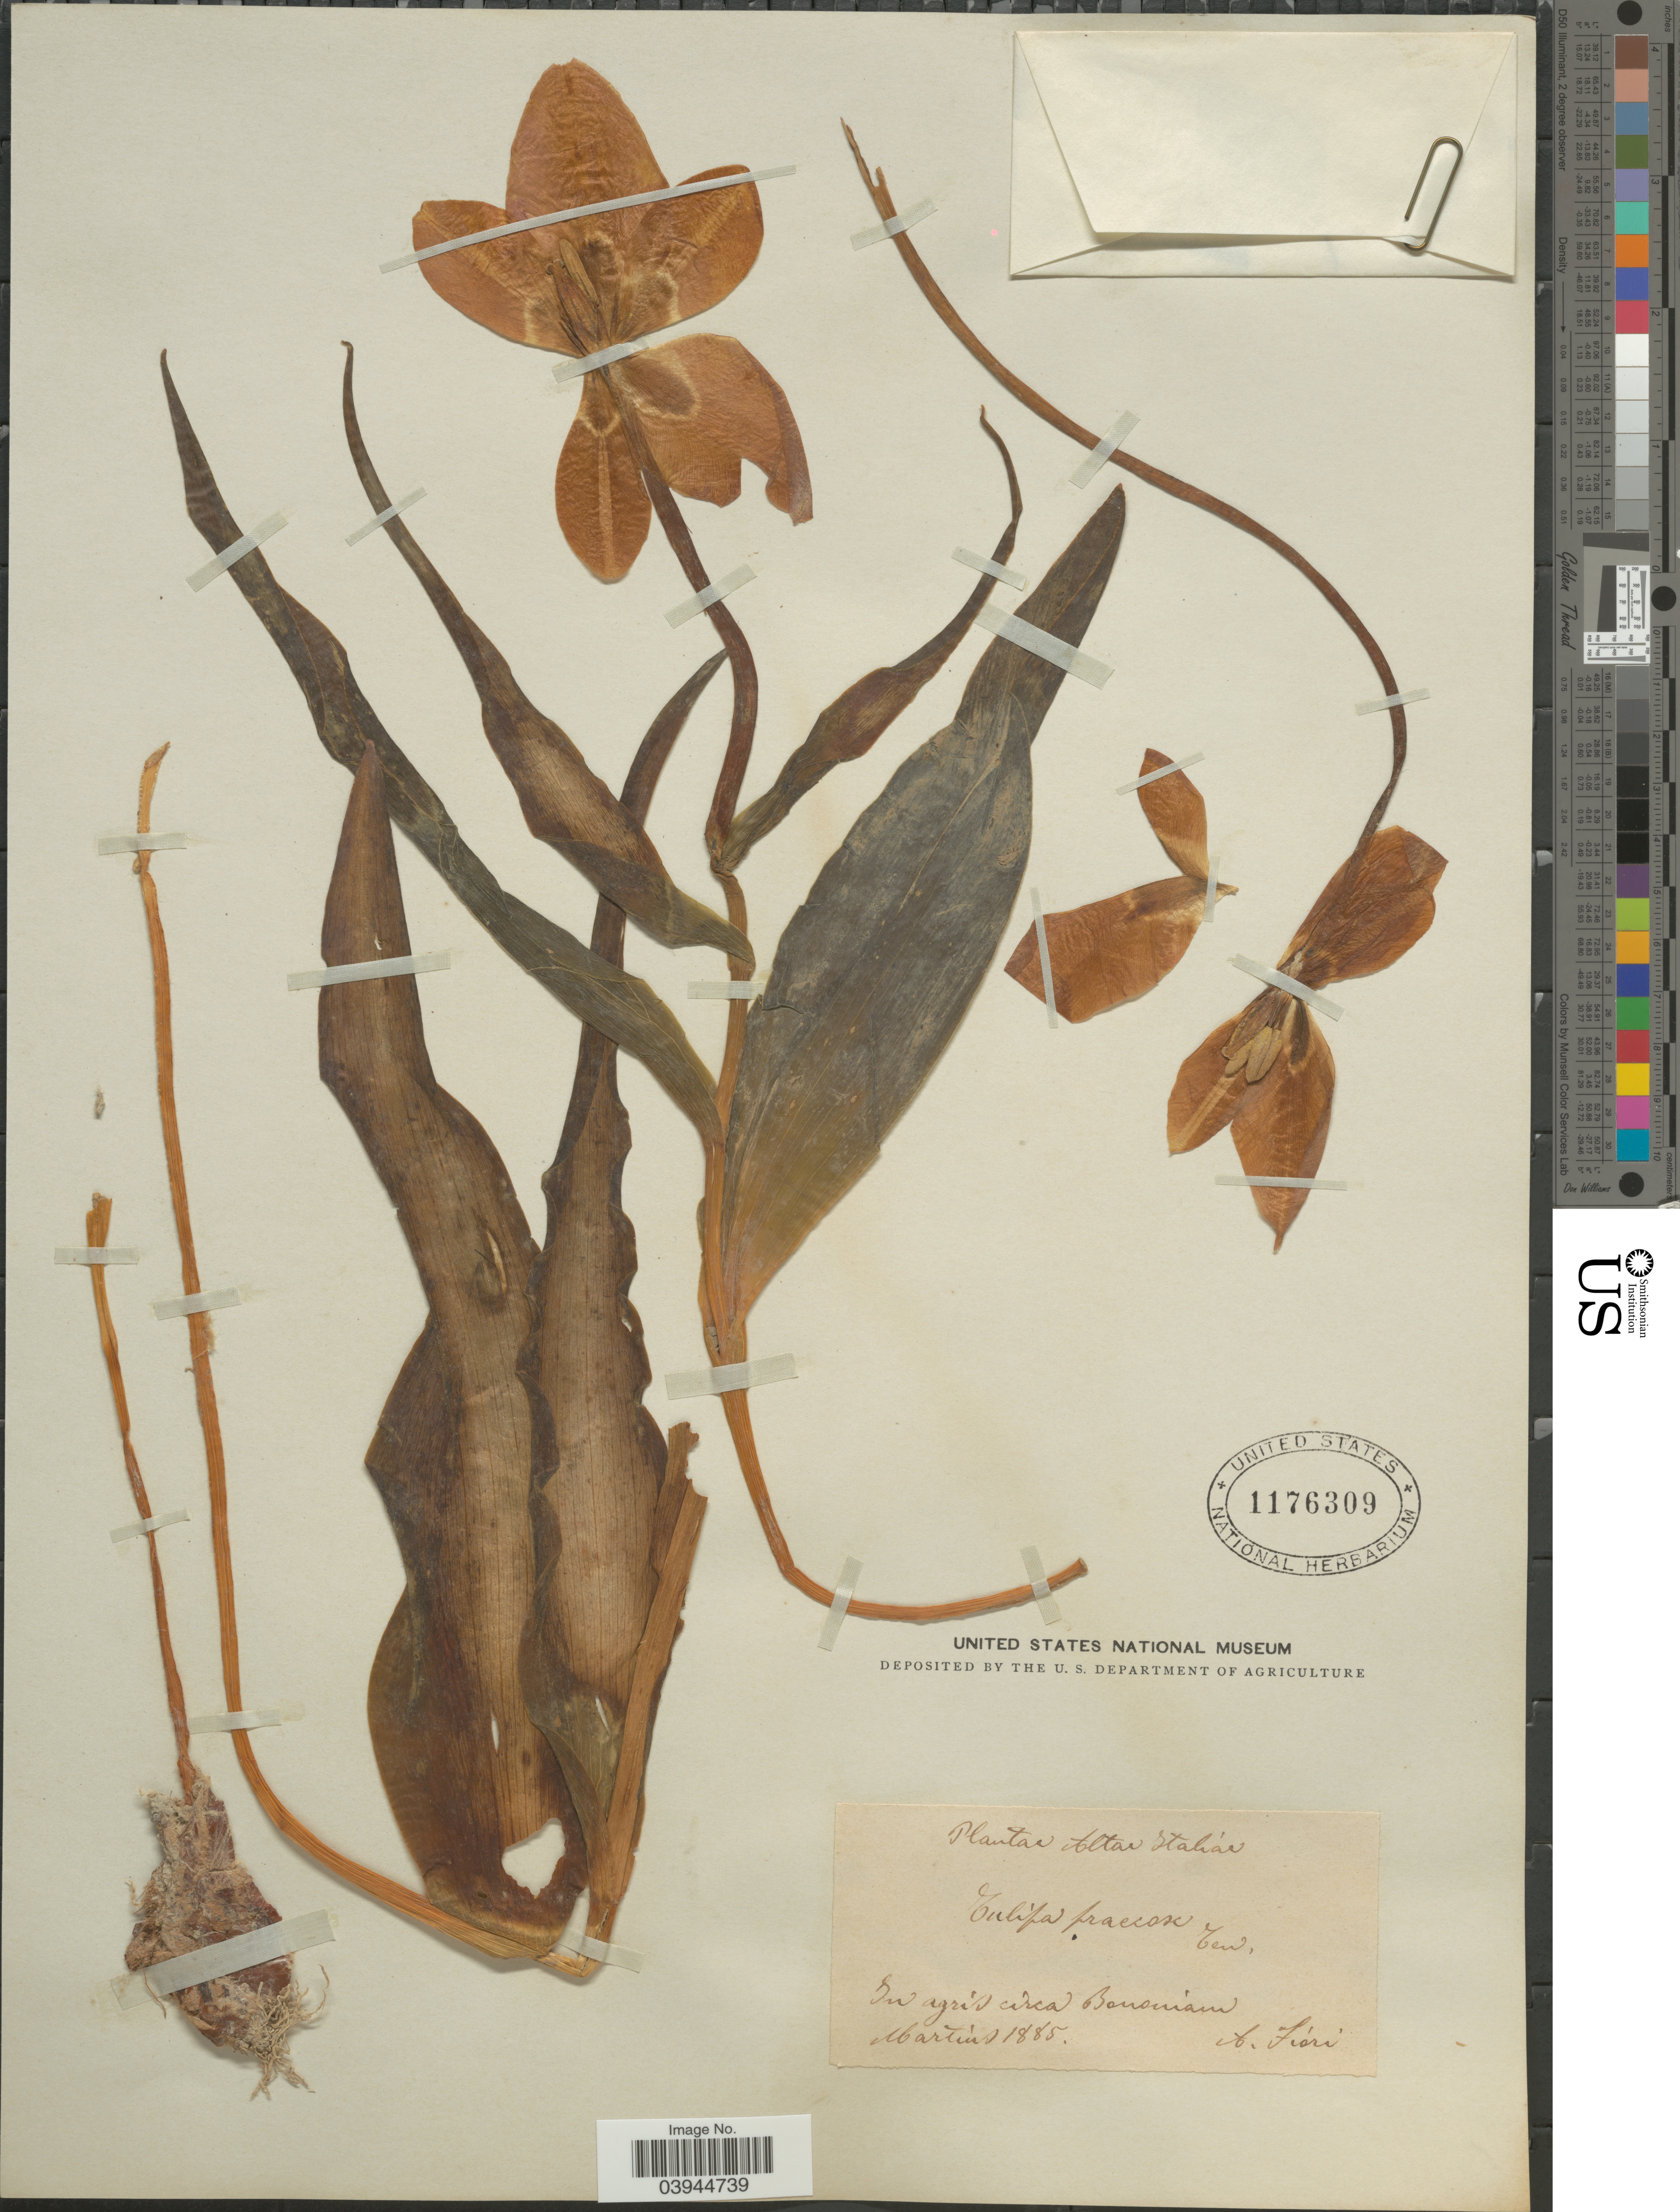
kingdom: Plantae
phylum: Tracheophyta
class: Liliopsida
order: Liliales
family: Liliaceae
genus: Tulipa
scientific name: Tulipa praecox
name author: Cav.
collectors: A. Fiori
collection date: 1885-03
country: Italy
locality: In agris circa Baroniam.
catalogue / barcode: US 1176309